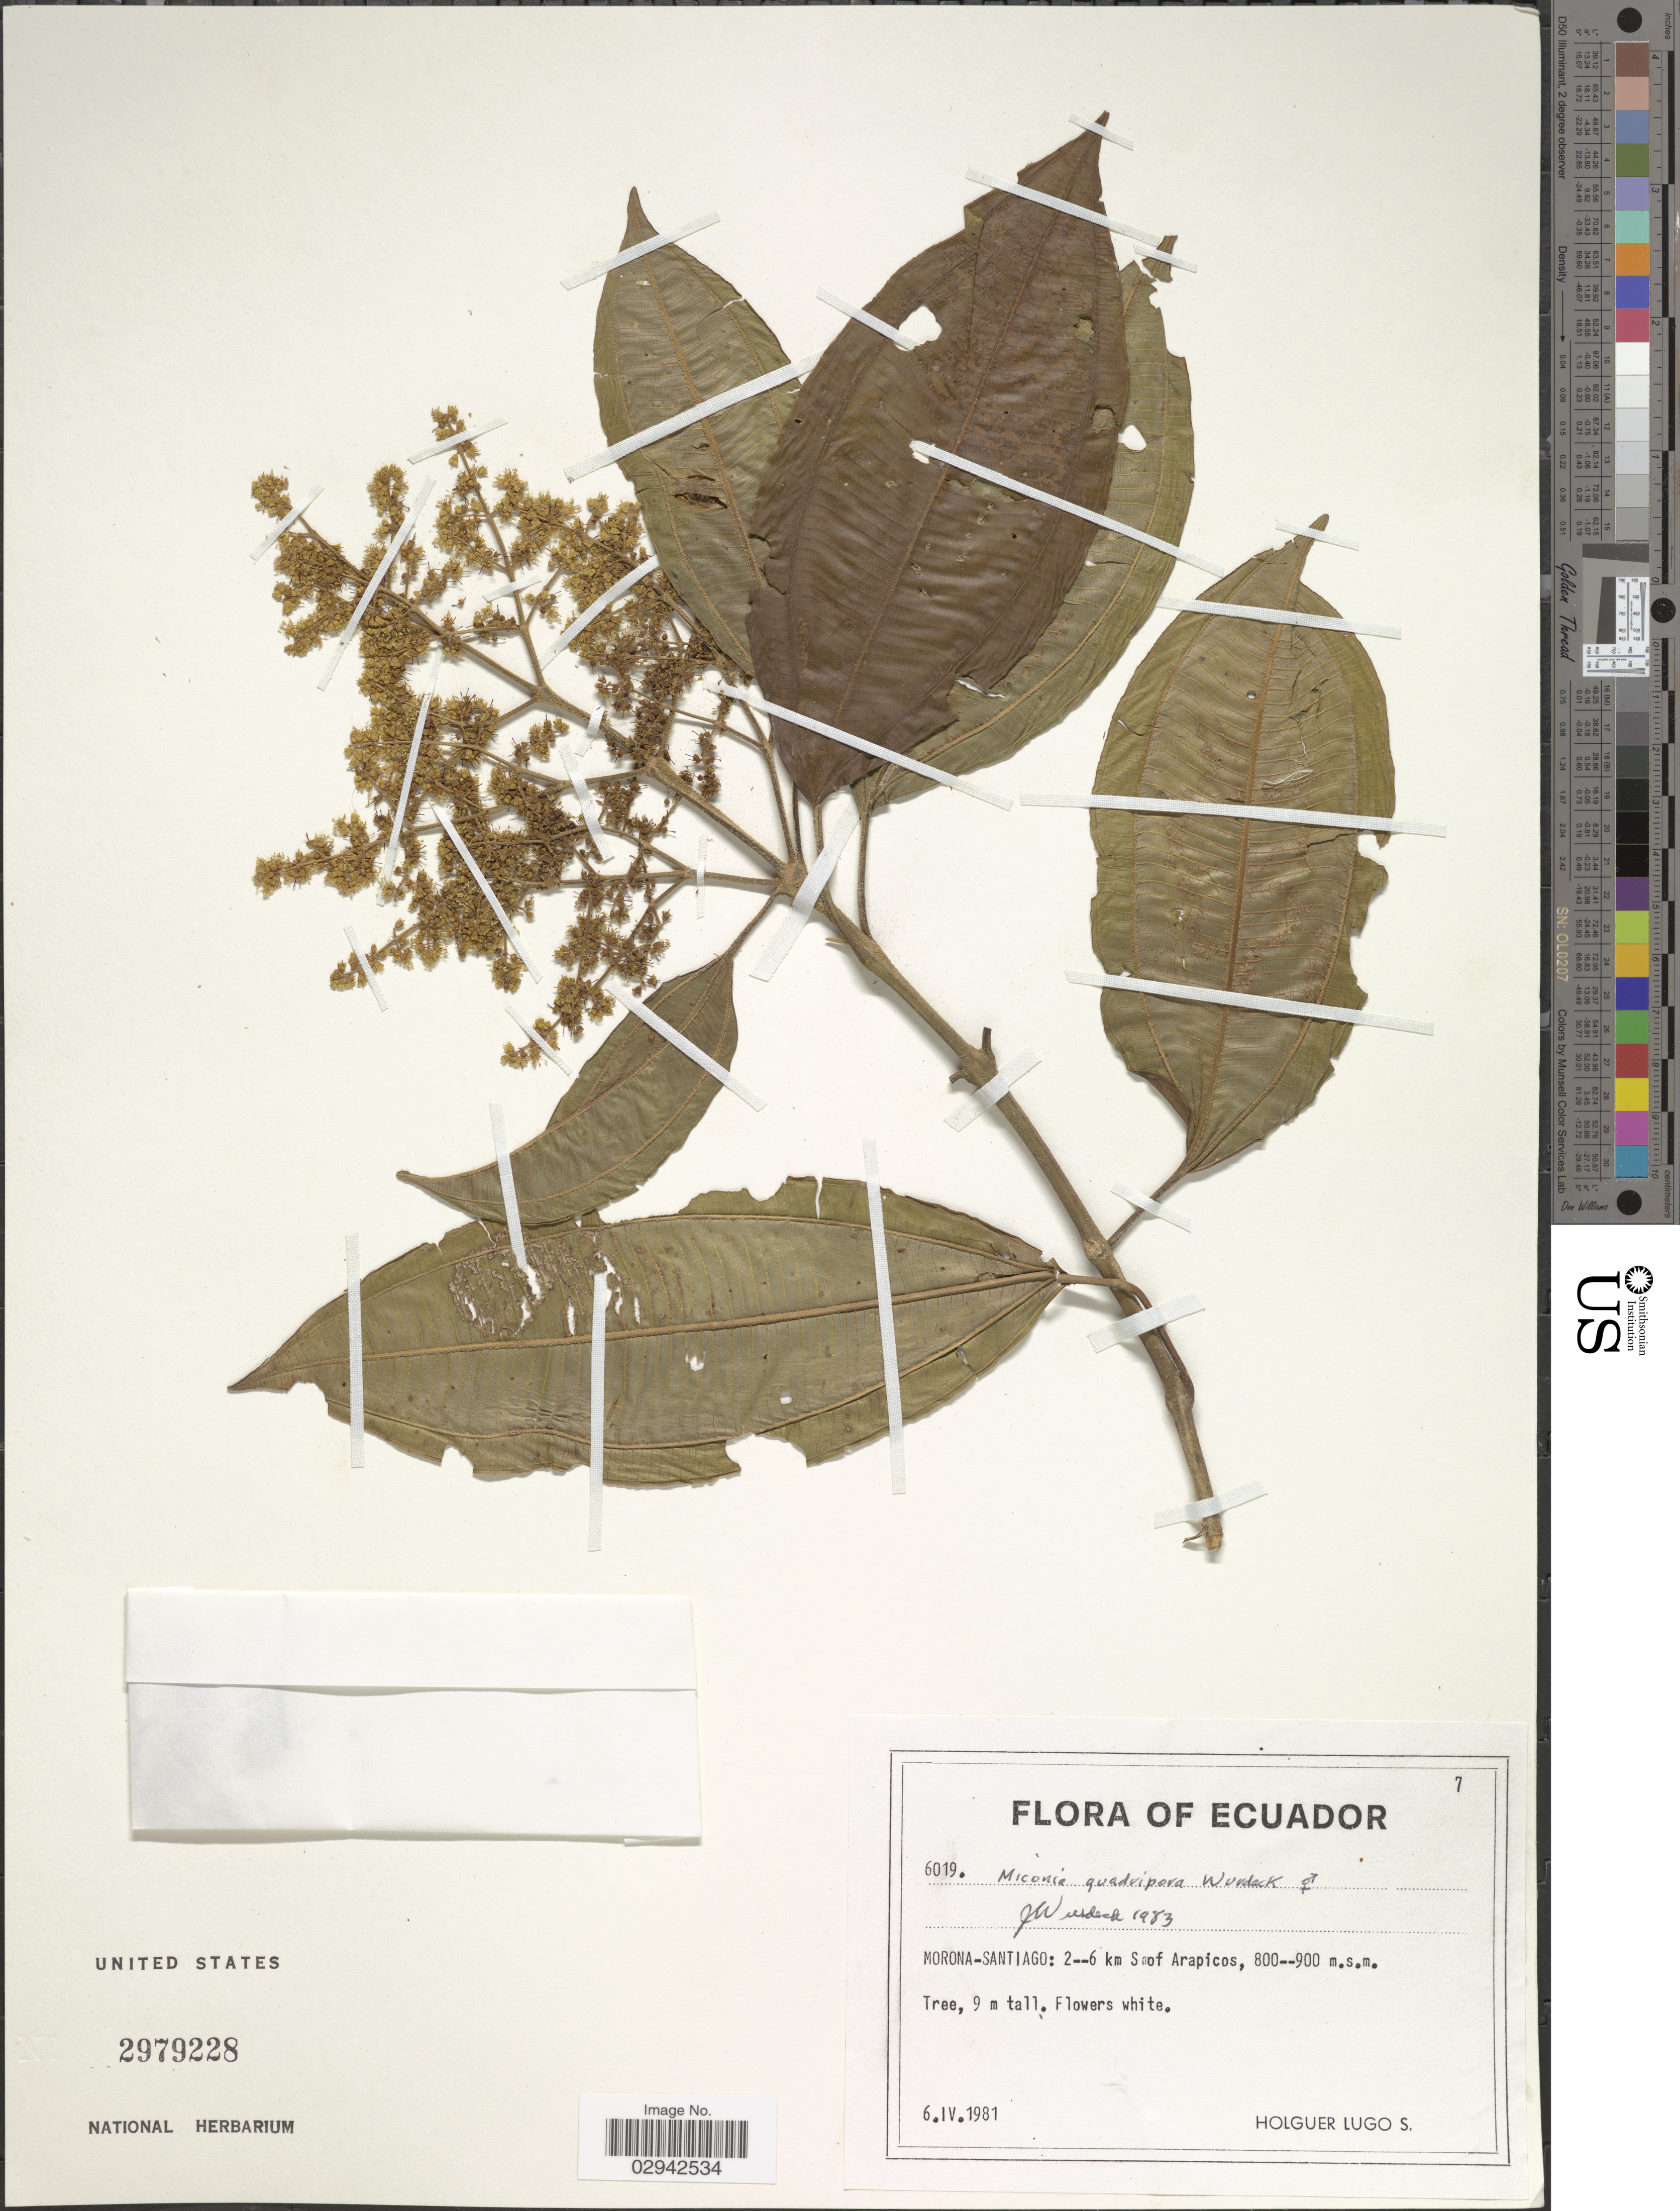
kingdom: Plantae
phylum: Tracheophyta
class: Magnoliopsida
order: Myrtales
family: Melastomataceae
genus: Miconia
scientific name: Miconia quadripora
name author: Wurdack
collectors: H. Lugo S.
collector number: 6019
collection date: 1981-04-06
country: Ecuador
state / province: Morona-Santiago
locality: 2-6 km S of Arapicos.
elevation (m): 800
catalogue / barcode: US 2979228